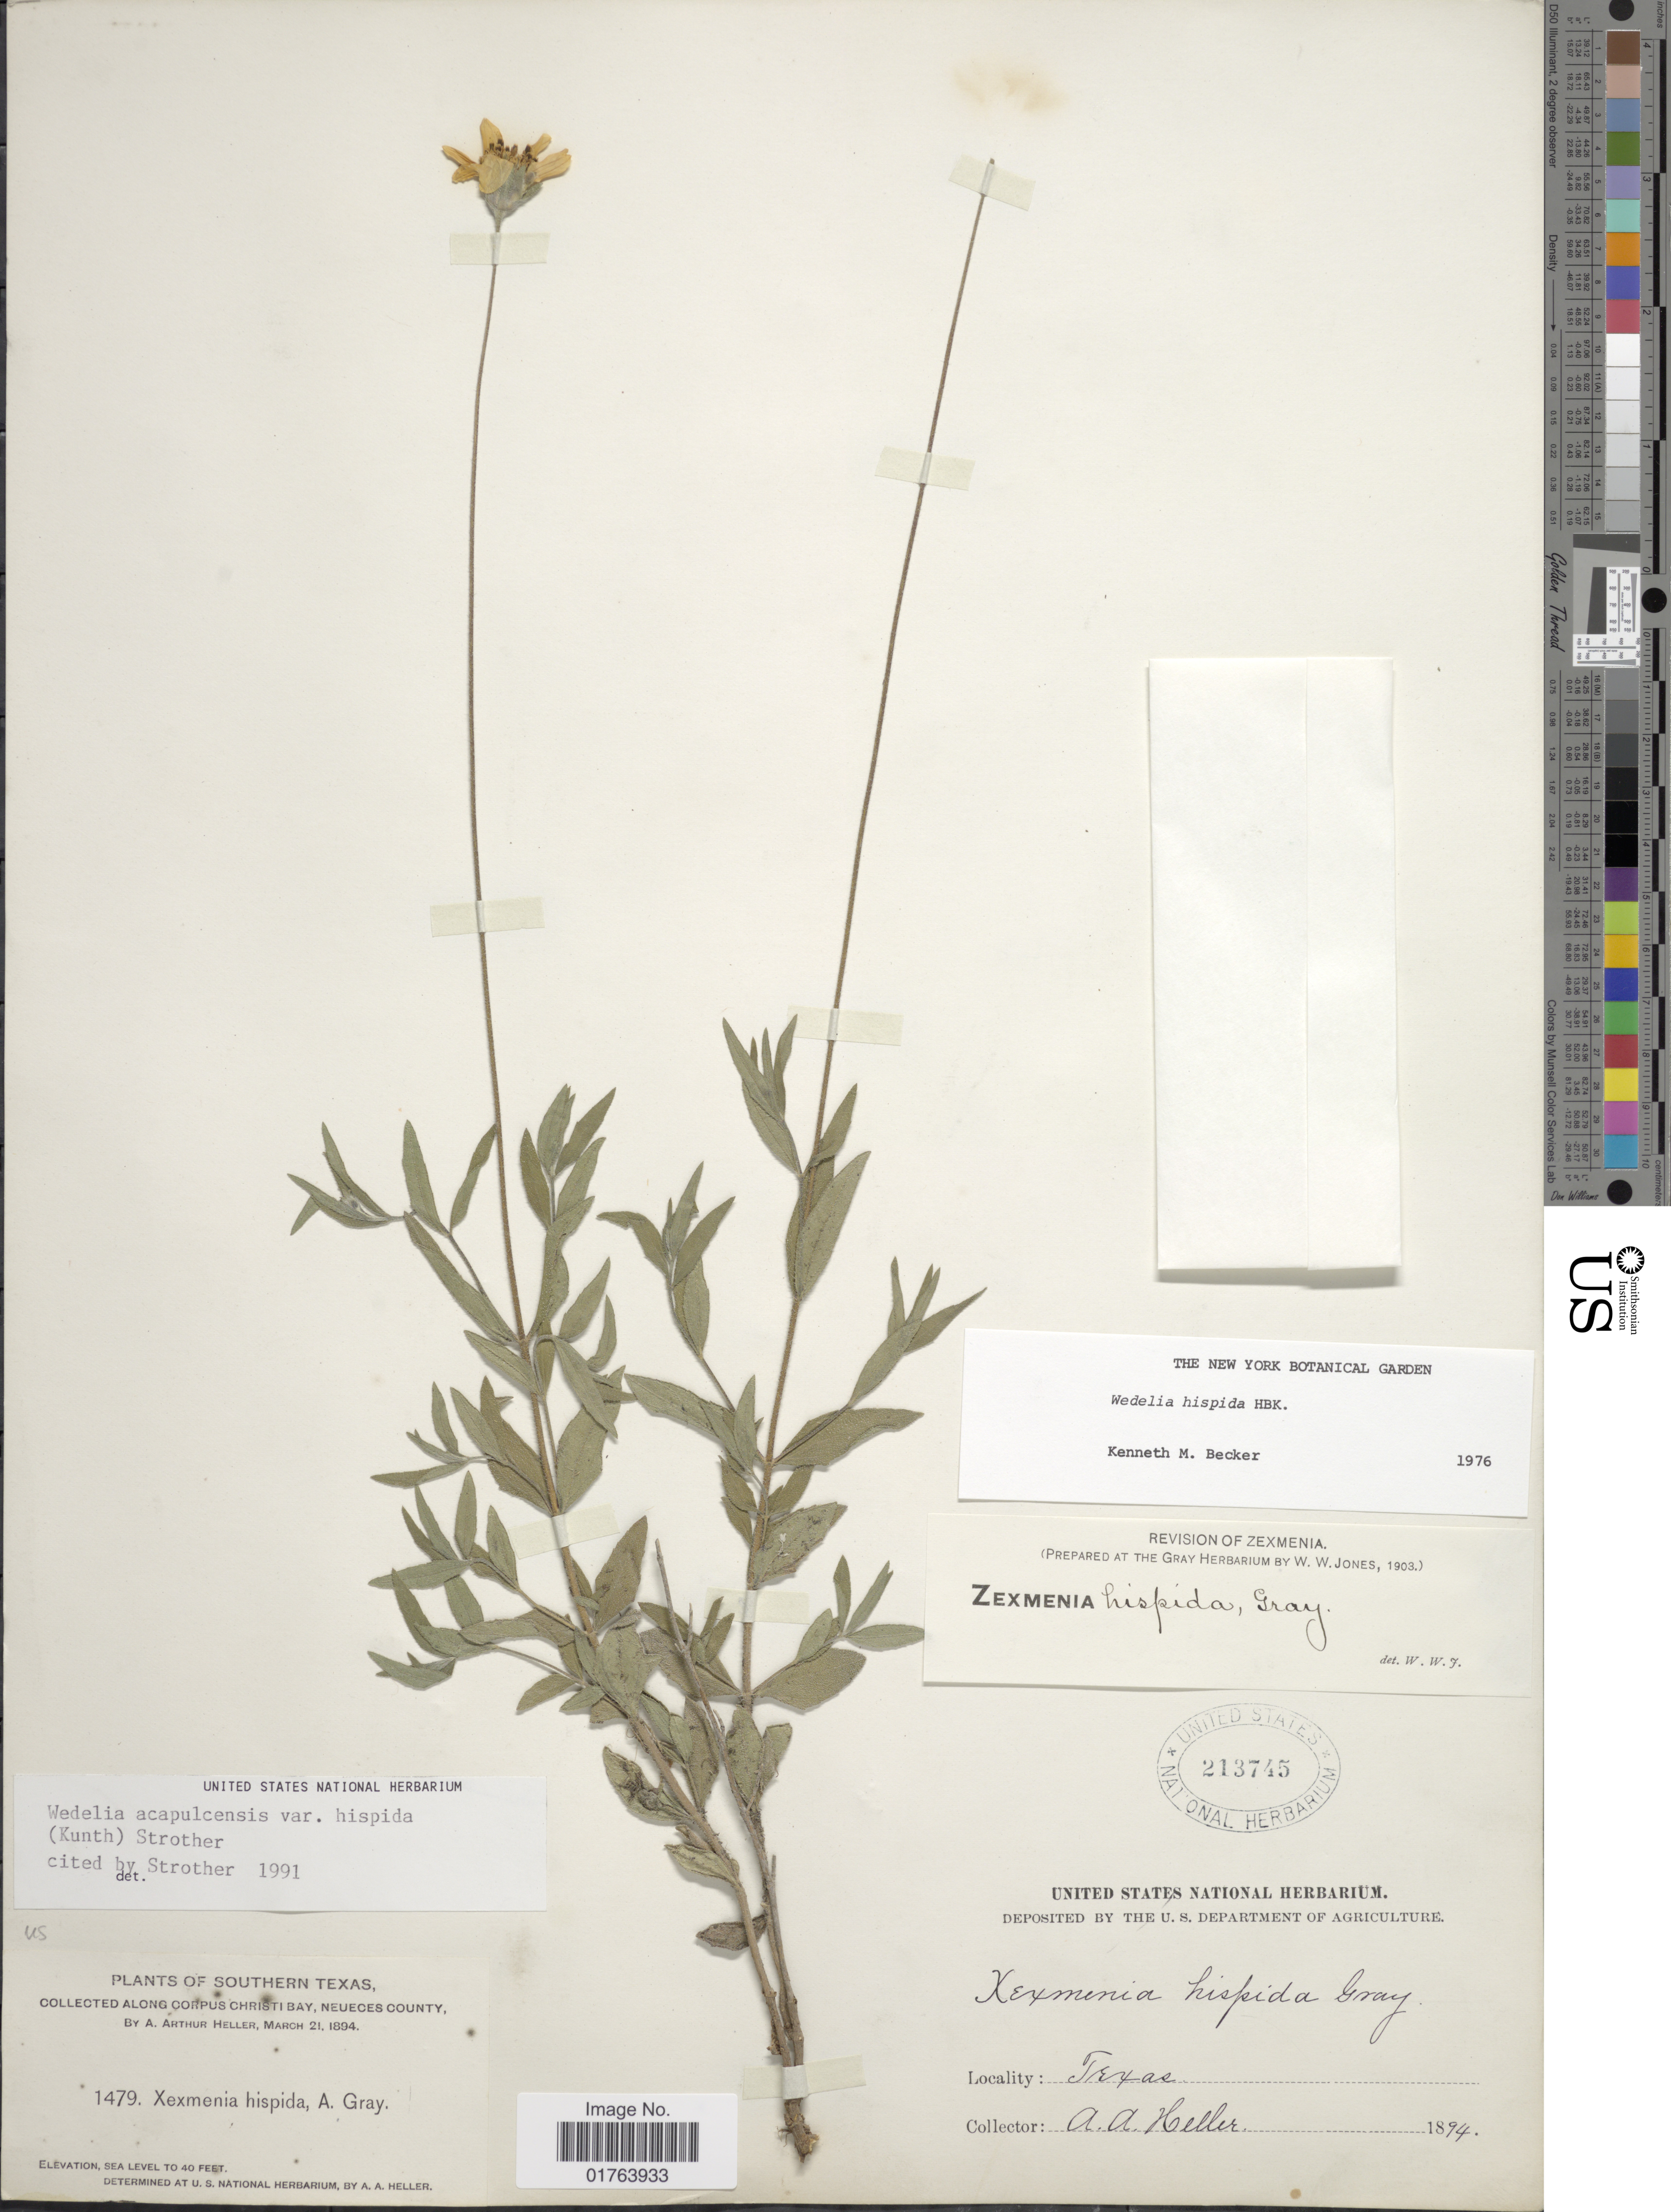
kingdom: Plantae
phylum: Tracheophyta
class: Magnoliopsida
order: Asterales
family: Asteraceae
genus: Wedelia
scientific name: Wedelia acapulcensis var. hispida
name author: (Kunth) Strother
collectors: A. A. Heller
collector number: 1479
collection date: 1894-03-21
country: United States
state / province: Texas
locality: Southern Texas, along Corpus Christi Bay, Neueces County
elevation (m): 12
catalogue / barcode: US 213745